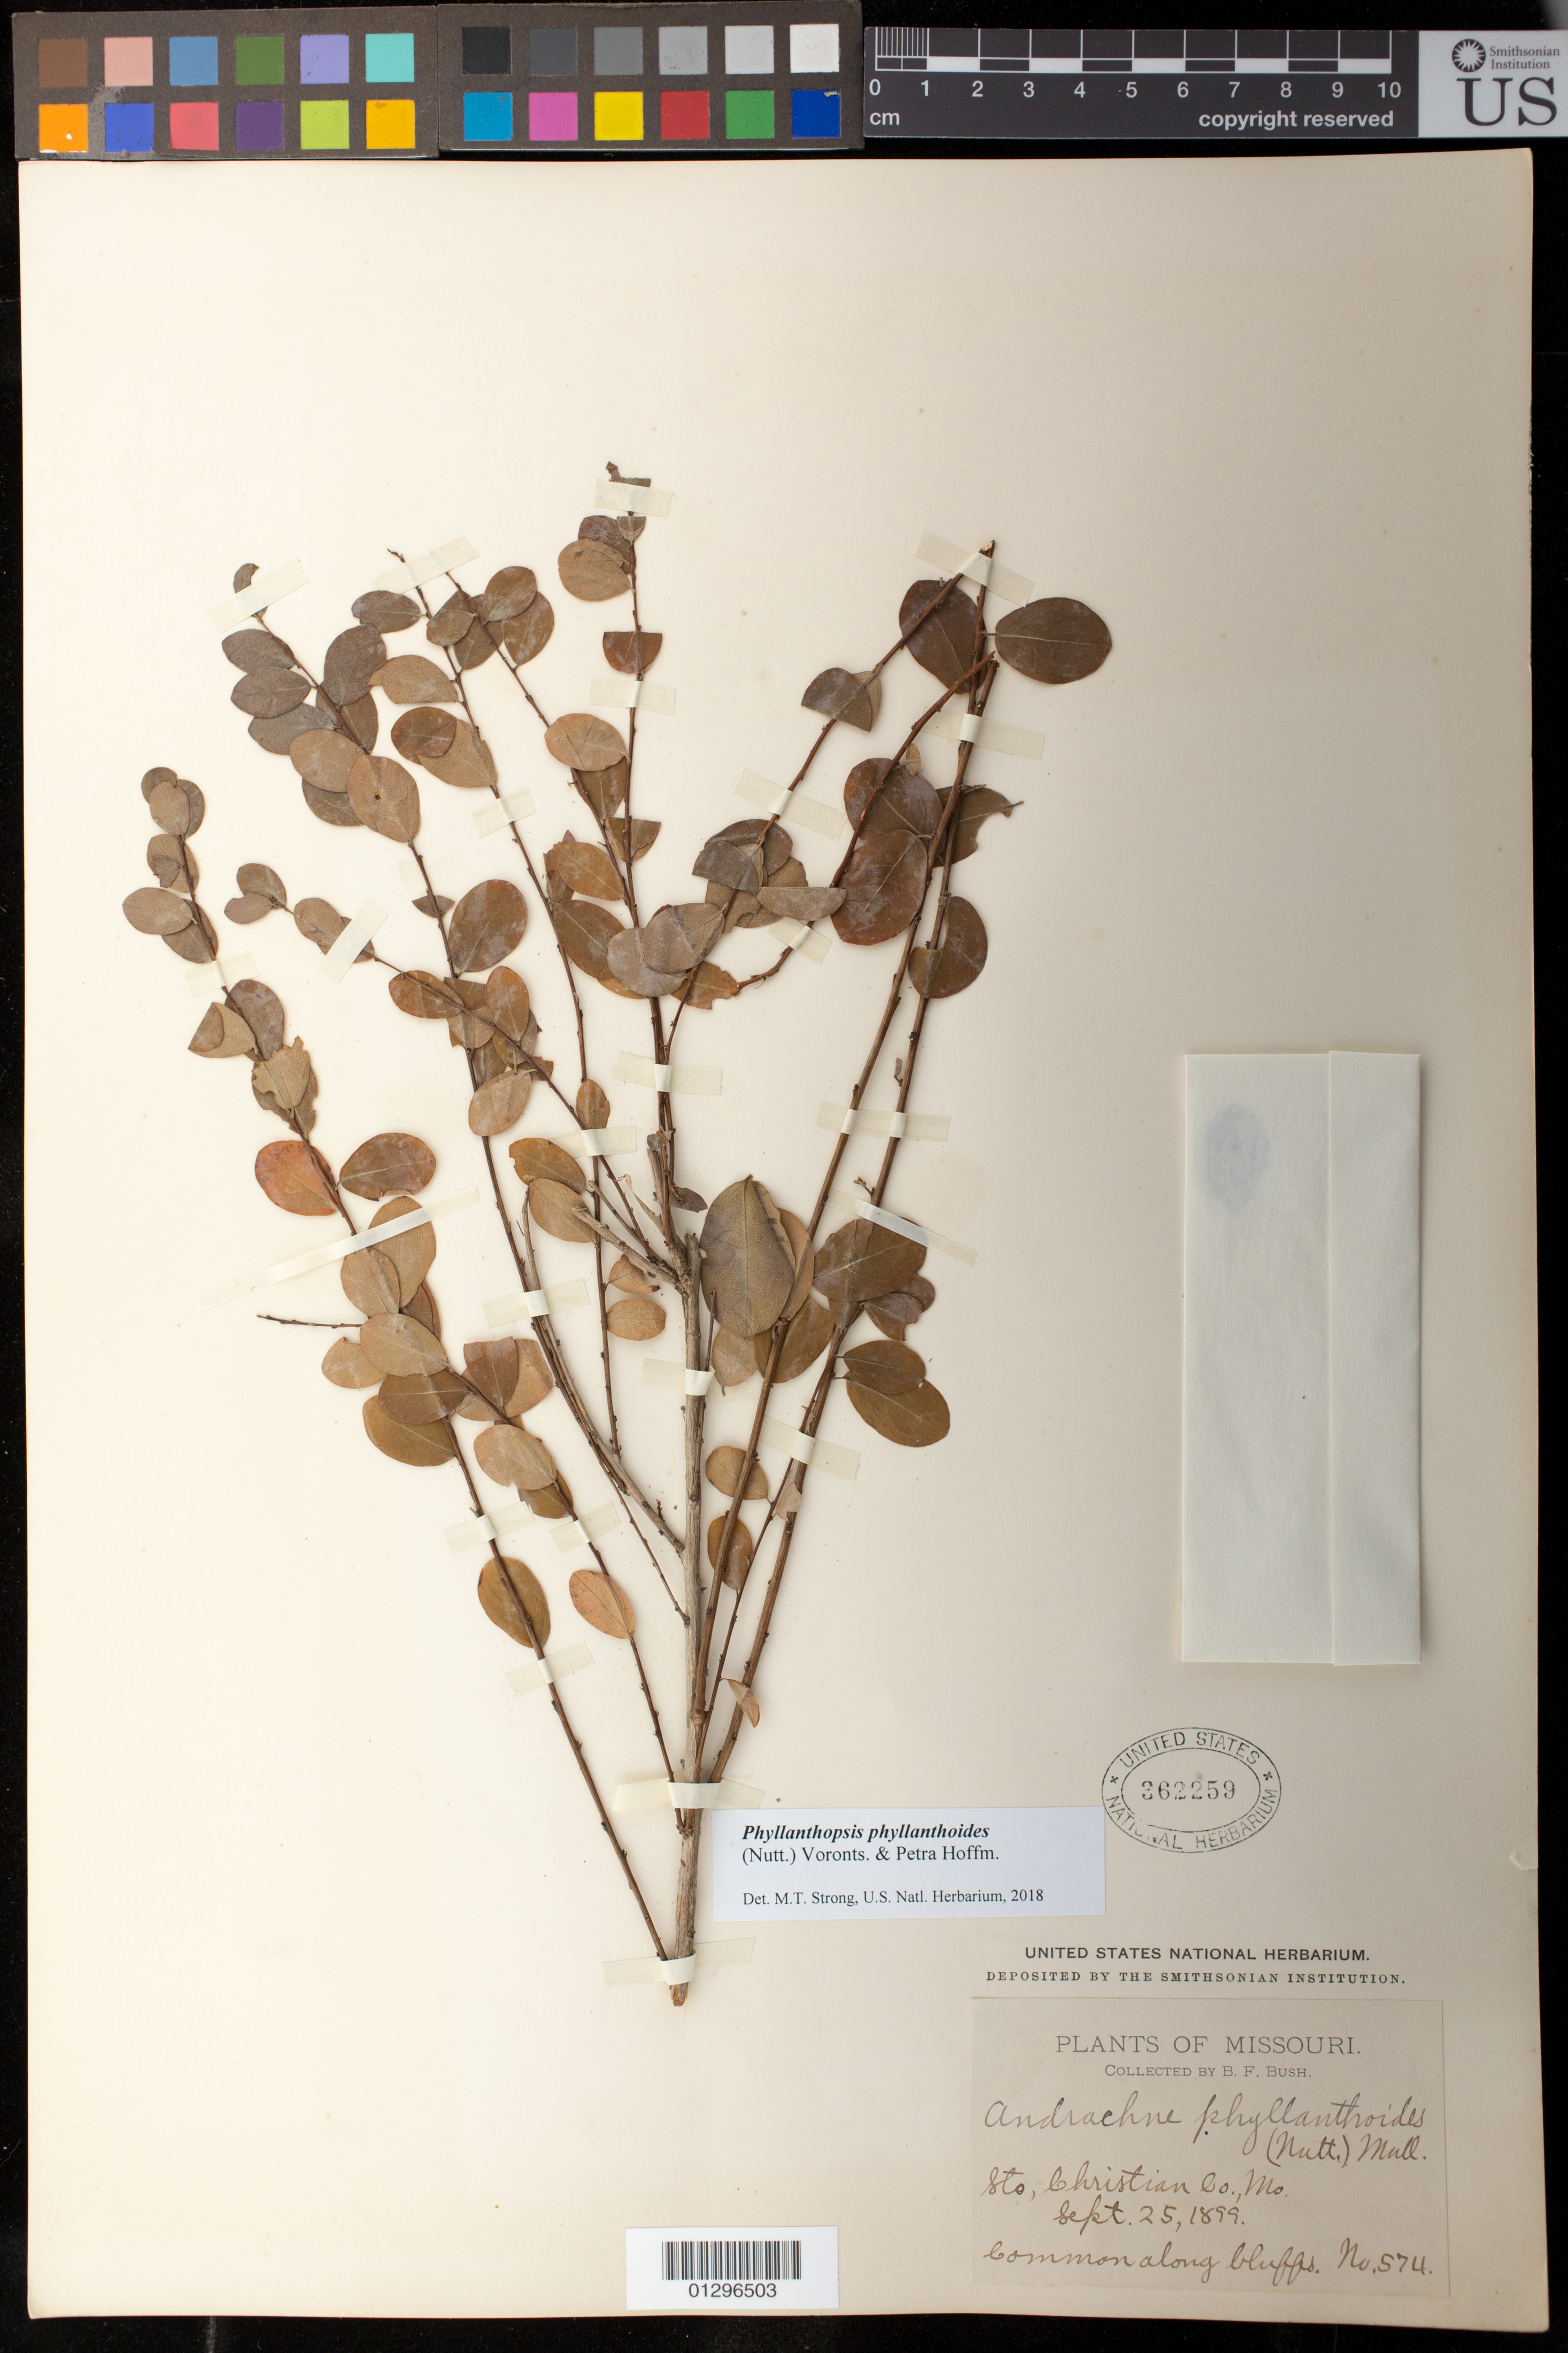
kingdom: Plantae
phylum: Tracheophyta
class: Magnoliopsida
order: Malpighiales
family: Phyllanthaceae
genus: Phyllanthopsis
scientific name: Phyllanthopsis phyllanthoides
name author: (Nutt.) Voronts. & Petra Hoffm.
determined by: Strong, M. T., (US), Smithsonian Institution - National Museum of Natural History (UNITED STATES)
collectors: B. F. Bush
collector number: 574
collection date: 1899-09-25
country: United States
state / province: Missouri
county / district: Christian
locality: Sto.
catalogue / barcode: US 362259